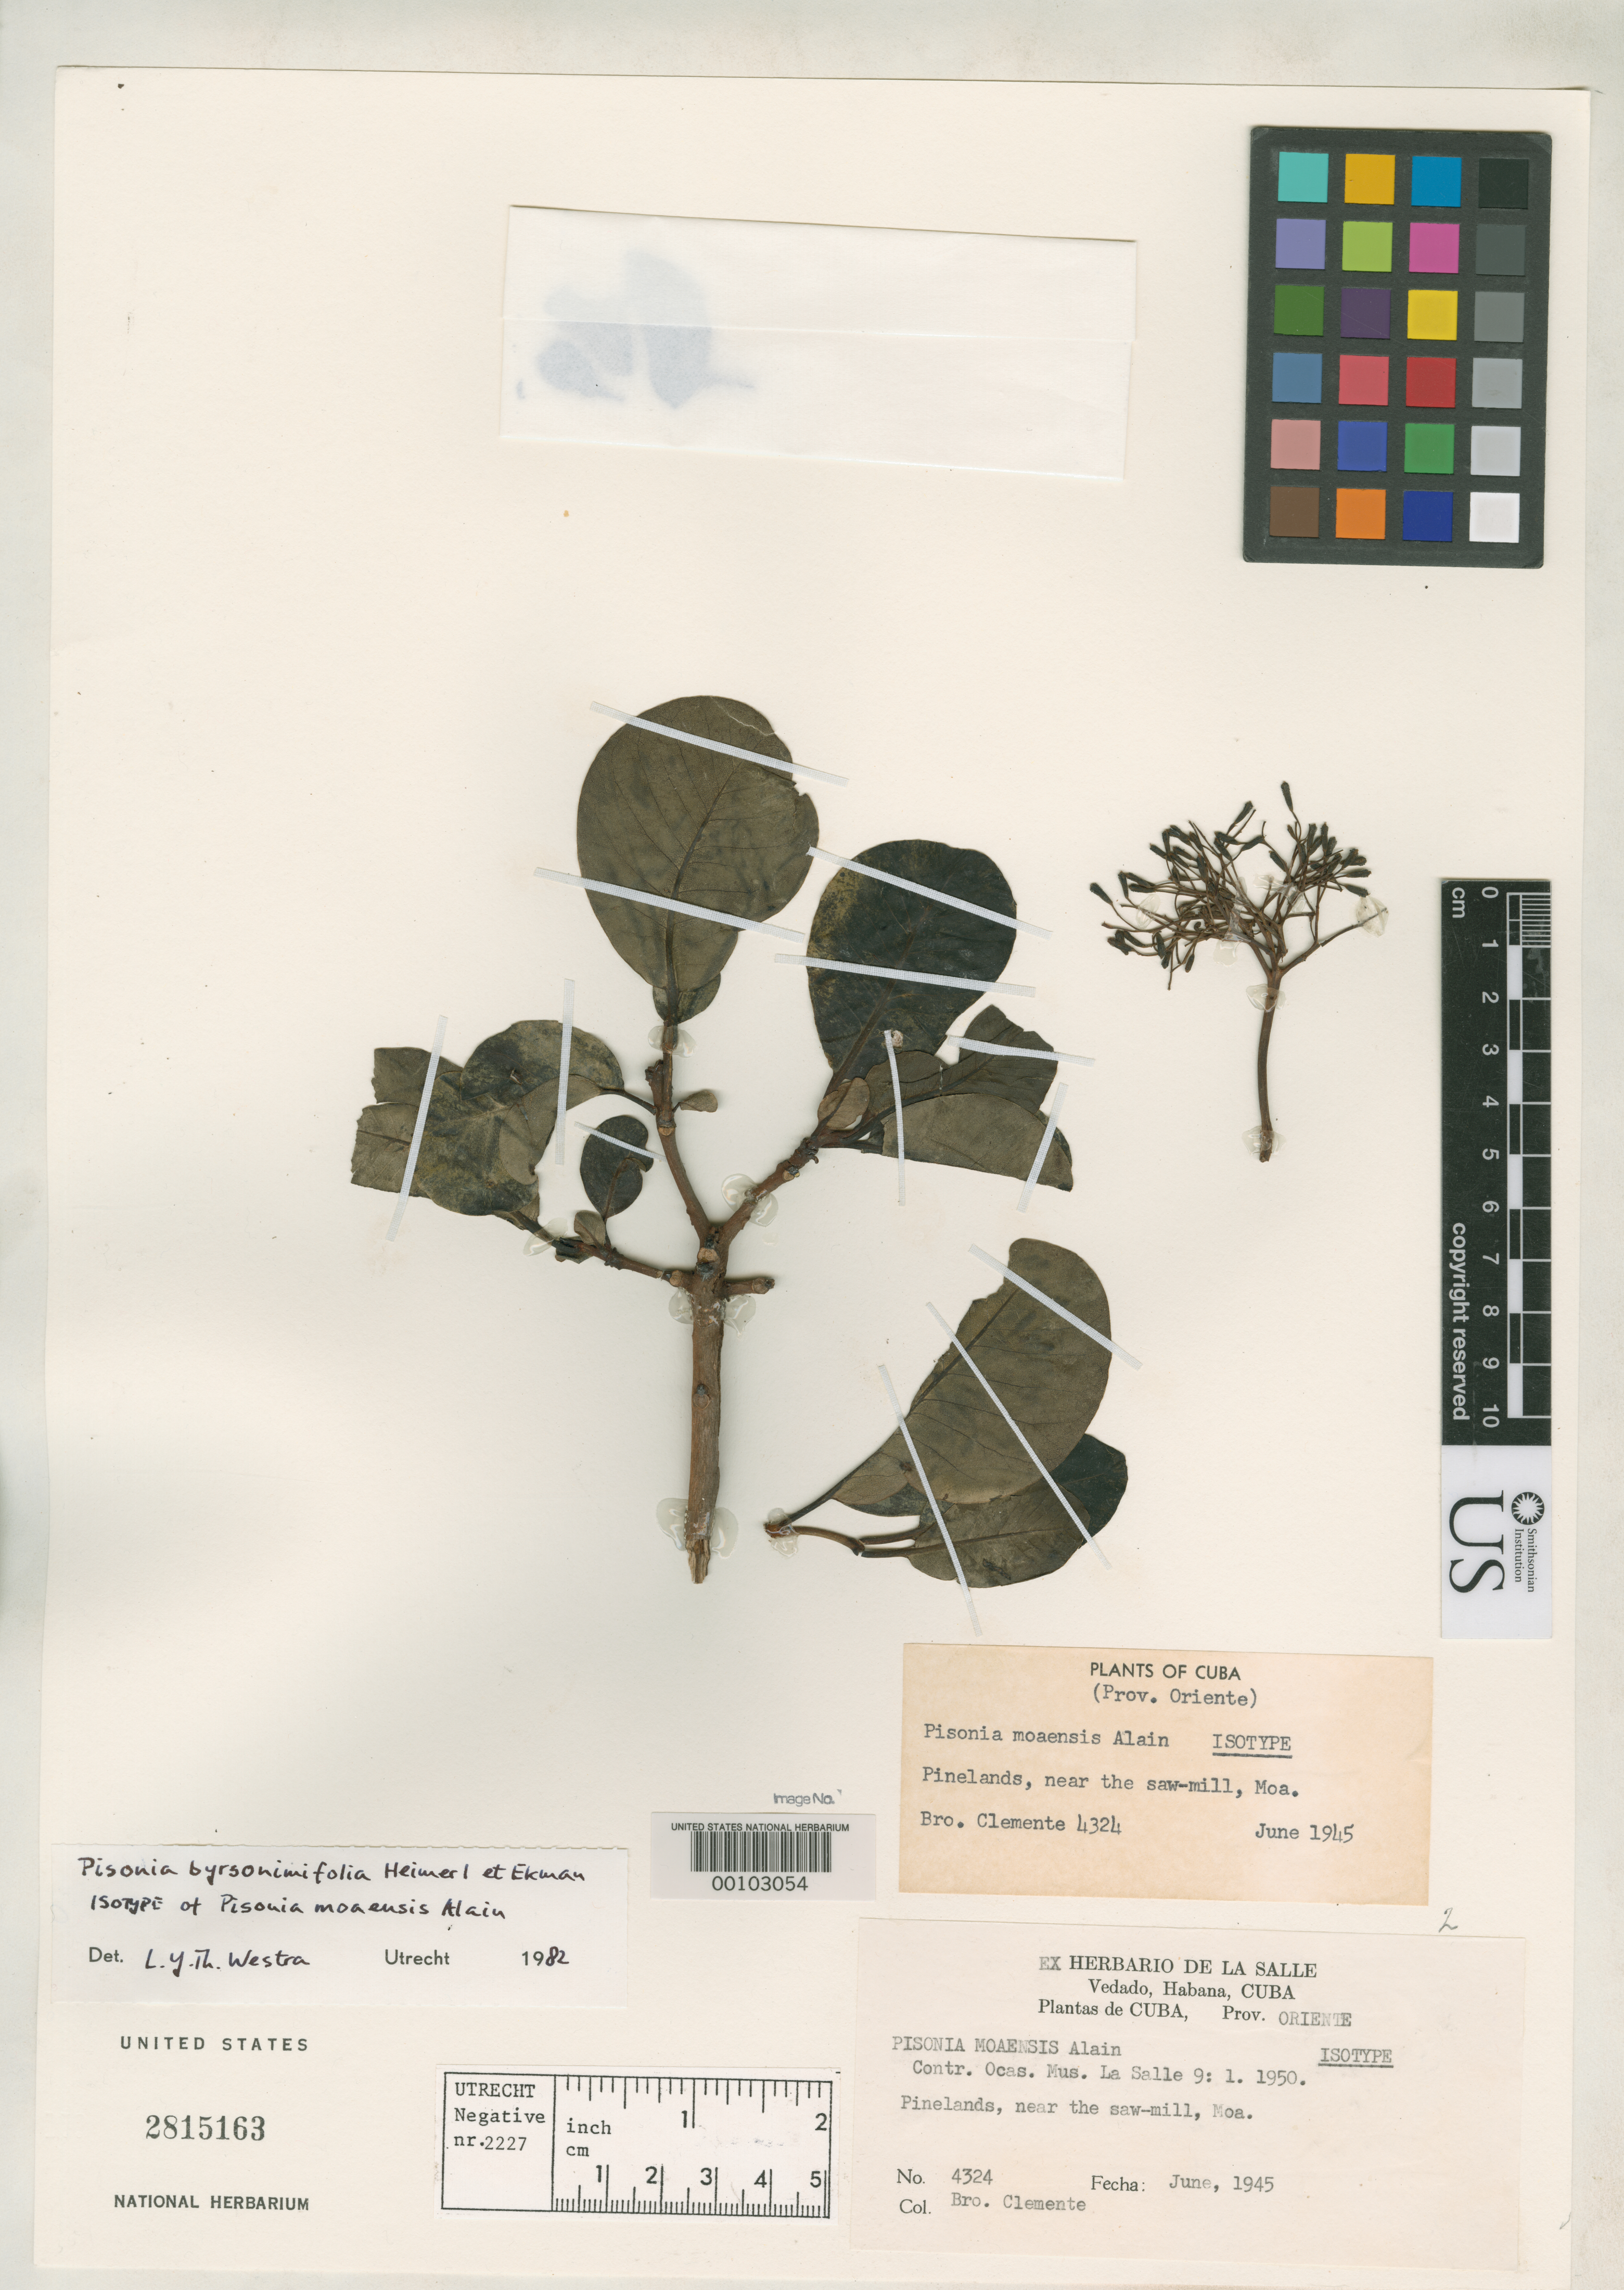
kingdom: Plantae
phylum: Tracheophyta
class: Magnoliopsida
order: Caryophyllales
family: Nyctaginaceae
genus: Pisonia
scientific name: Pisonia moaensis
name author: Alain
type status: Isotype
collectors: A. Clément Téteau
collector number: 4324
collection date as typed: Jun 1945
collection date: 1945-06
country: Cuba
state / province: Oriente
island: Greater Antilles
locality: Moa.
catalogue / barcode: US 2815163